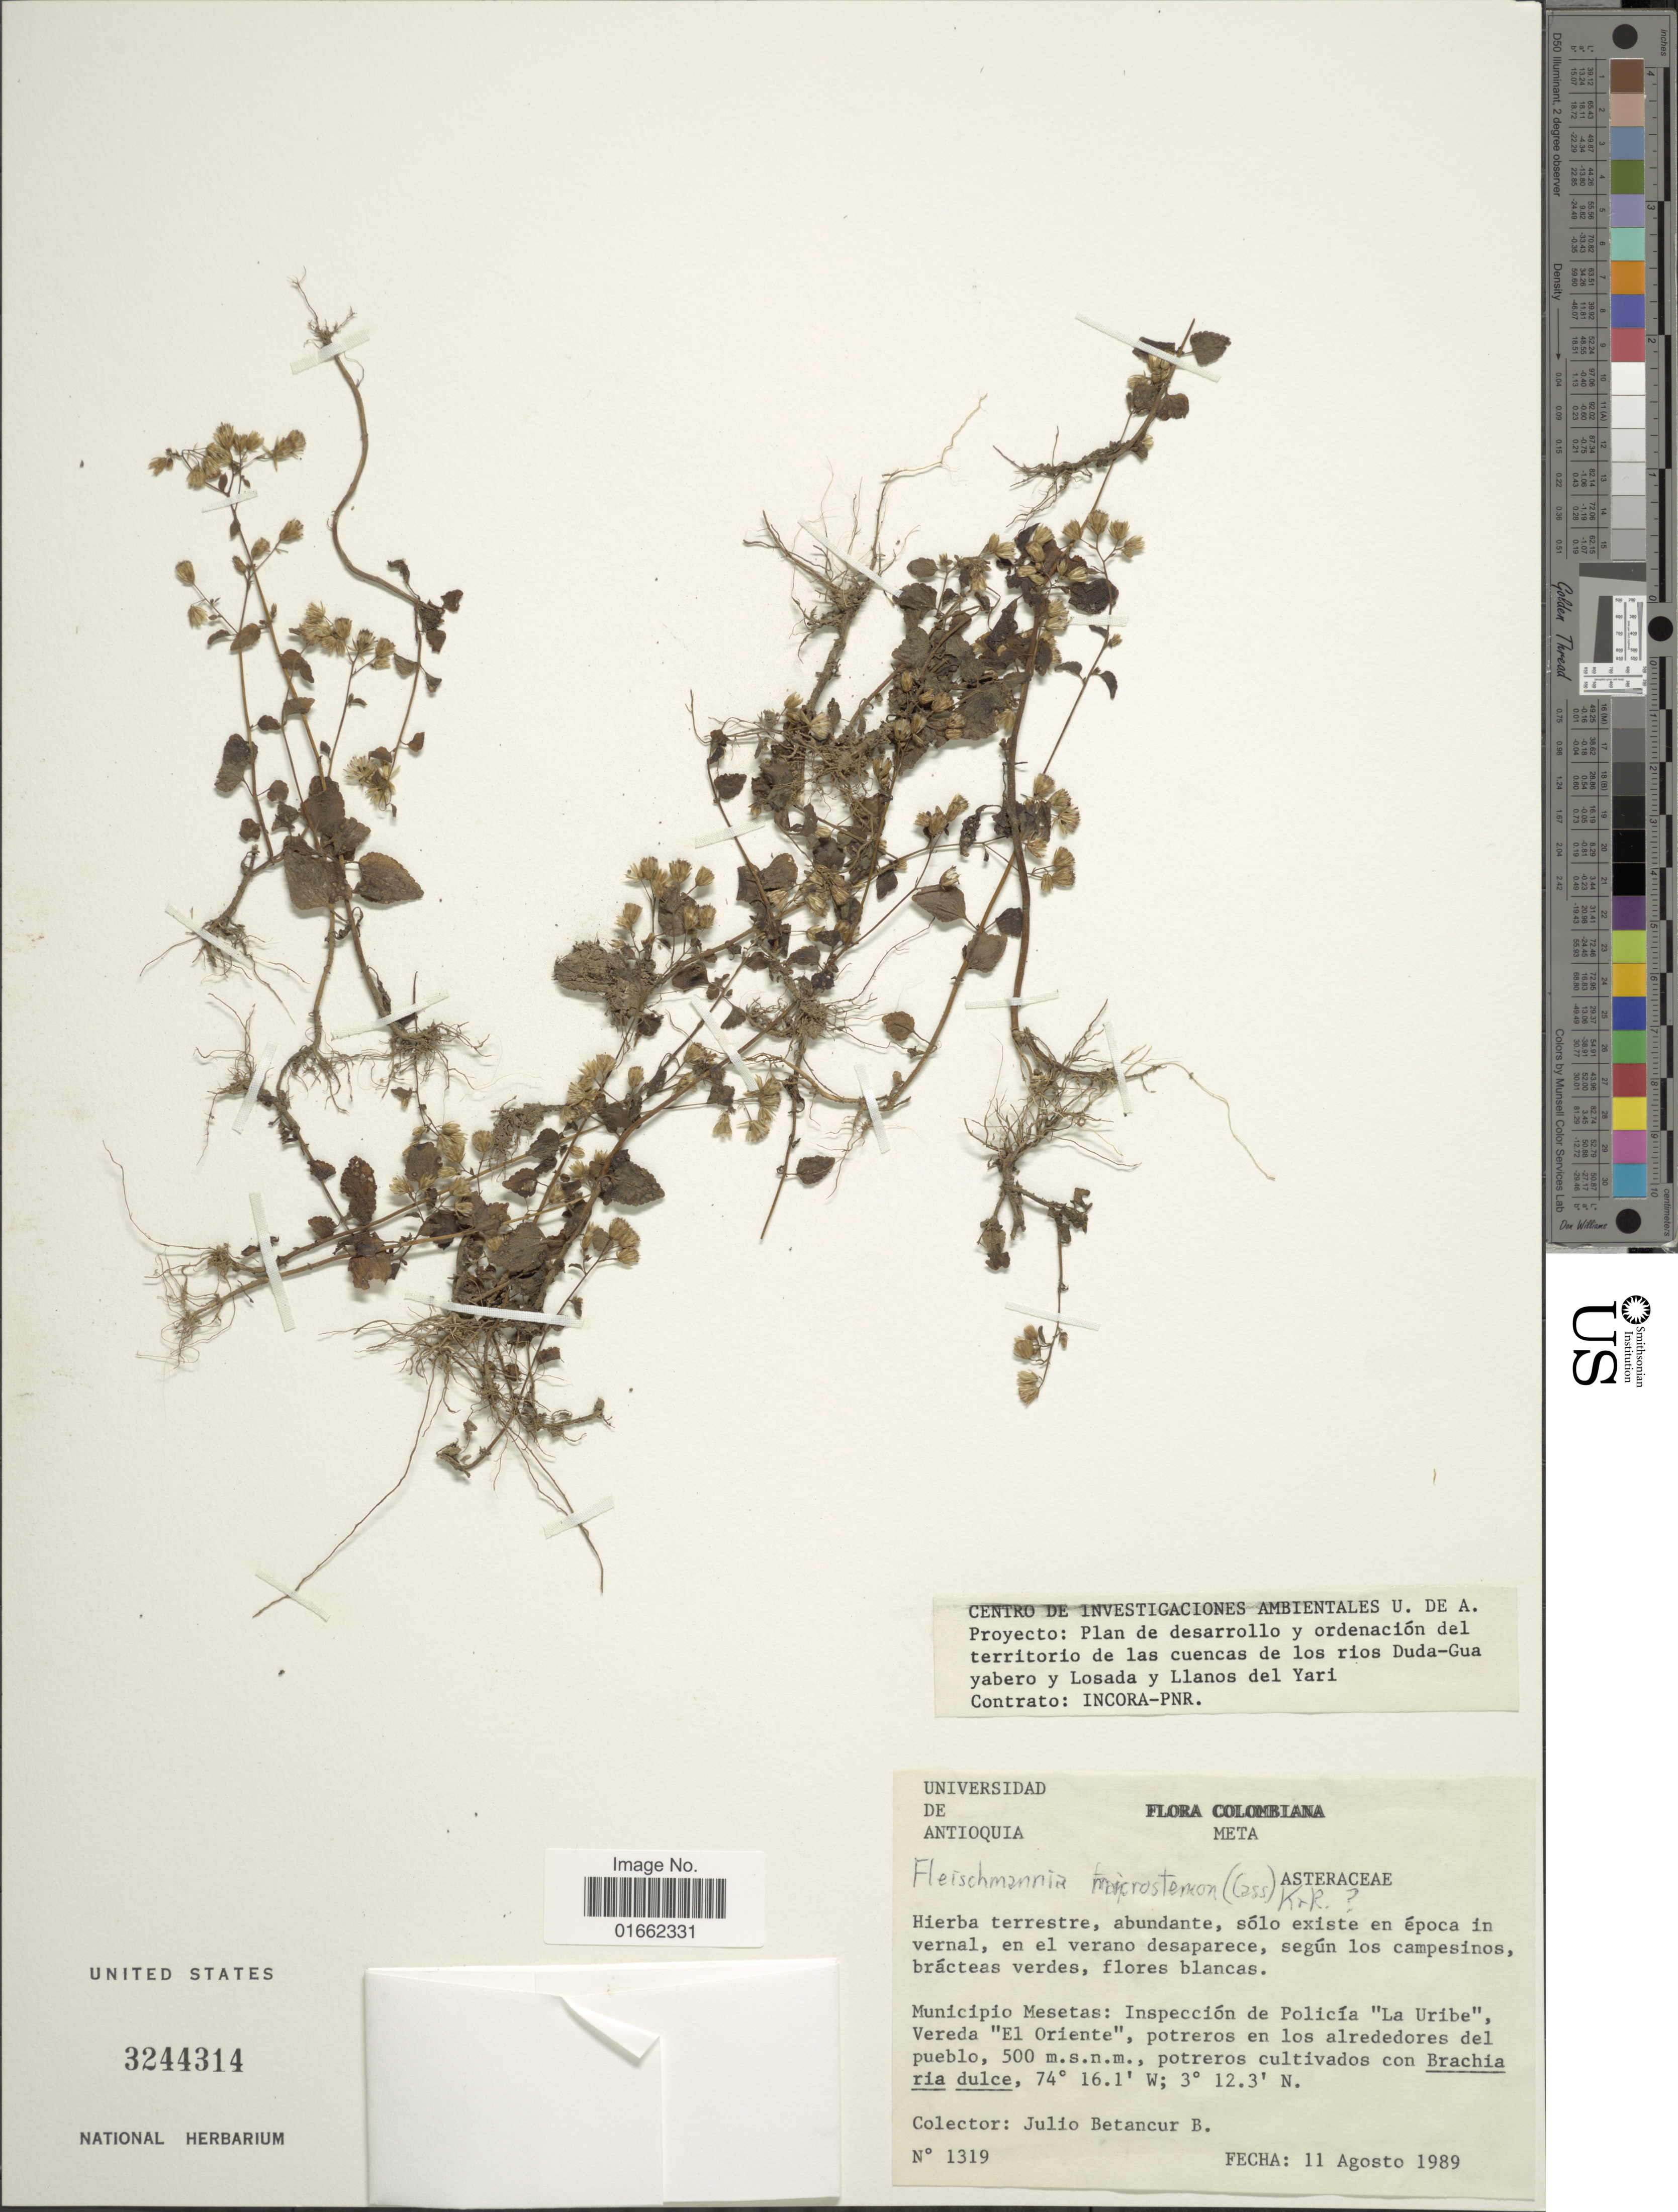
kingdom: Plantae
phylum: Tracheophyta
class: Magnoliopsida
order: Asterales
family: Asteraceae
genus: Fleischmannia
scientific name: Fleischmannia microstemon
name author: (Cass.) R.M. King & H. Rob.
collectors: J. Betancur-B.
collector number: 1319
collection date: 1989-08-11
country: Colombia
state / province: Meta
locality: Municipio Mesetas: Inspección de Policía "La Uribe", Vereda "El Oriente", potreros en los alrededores del pueblo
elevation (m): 500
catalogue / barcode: US 3244314